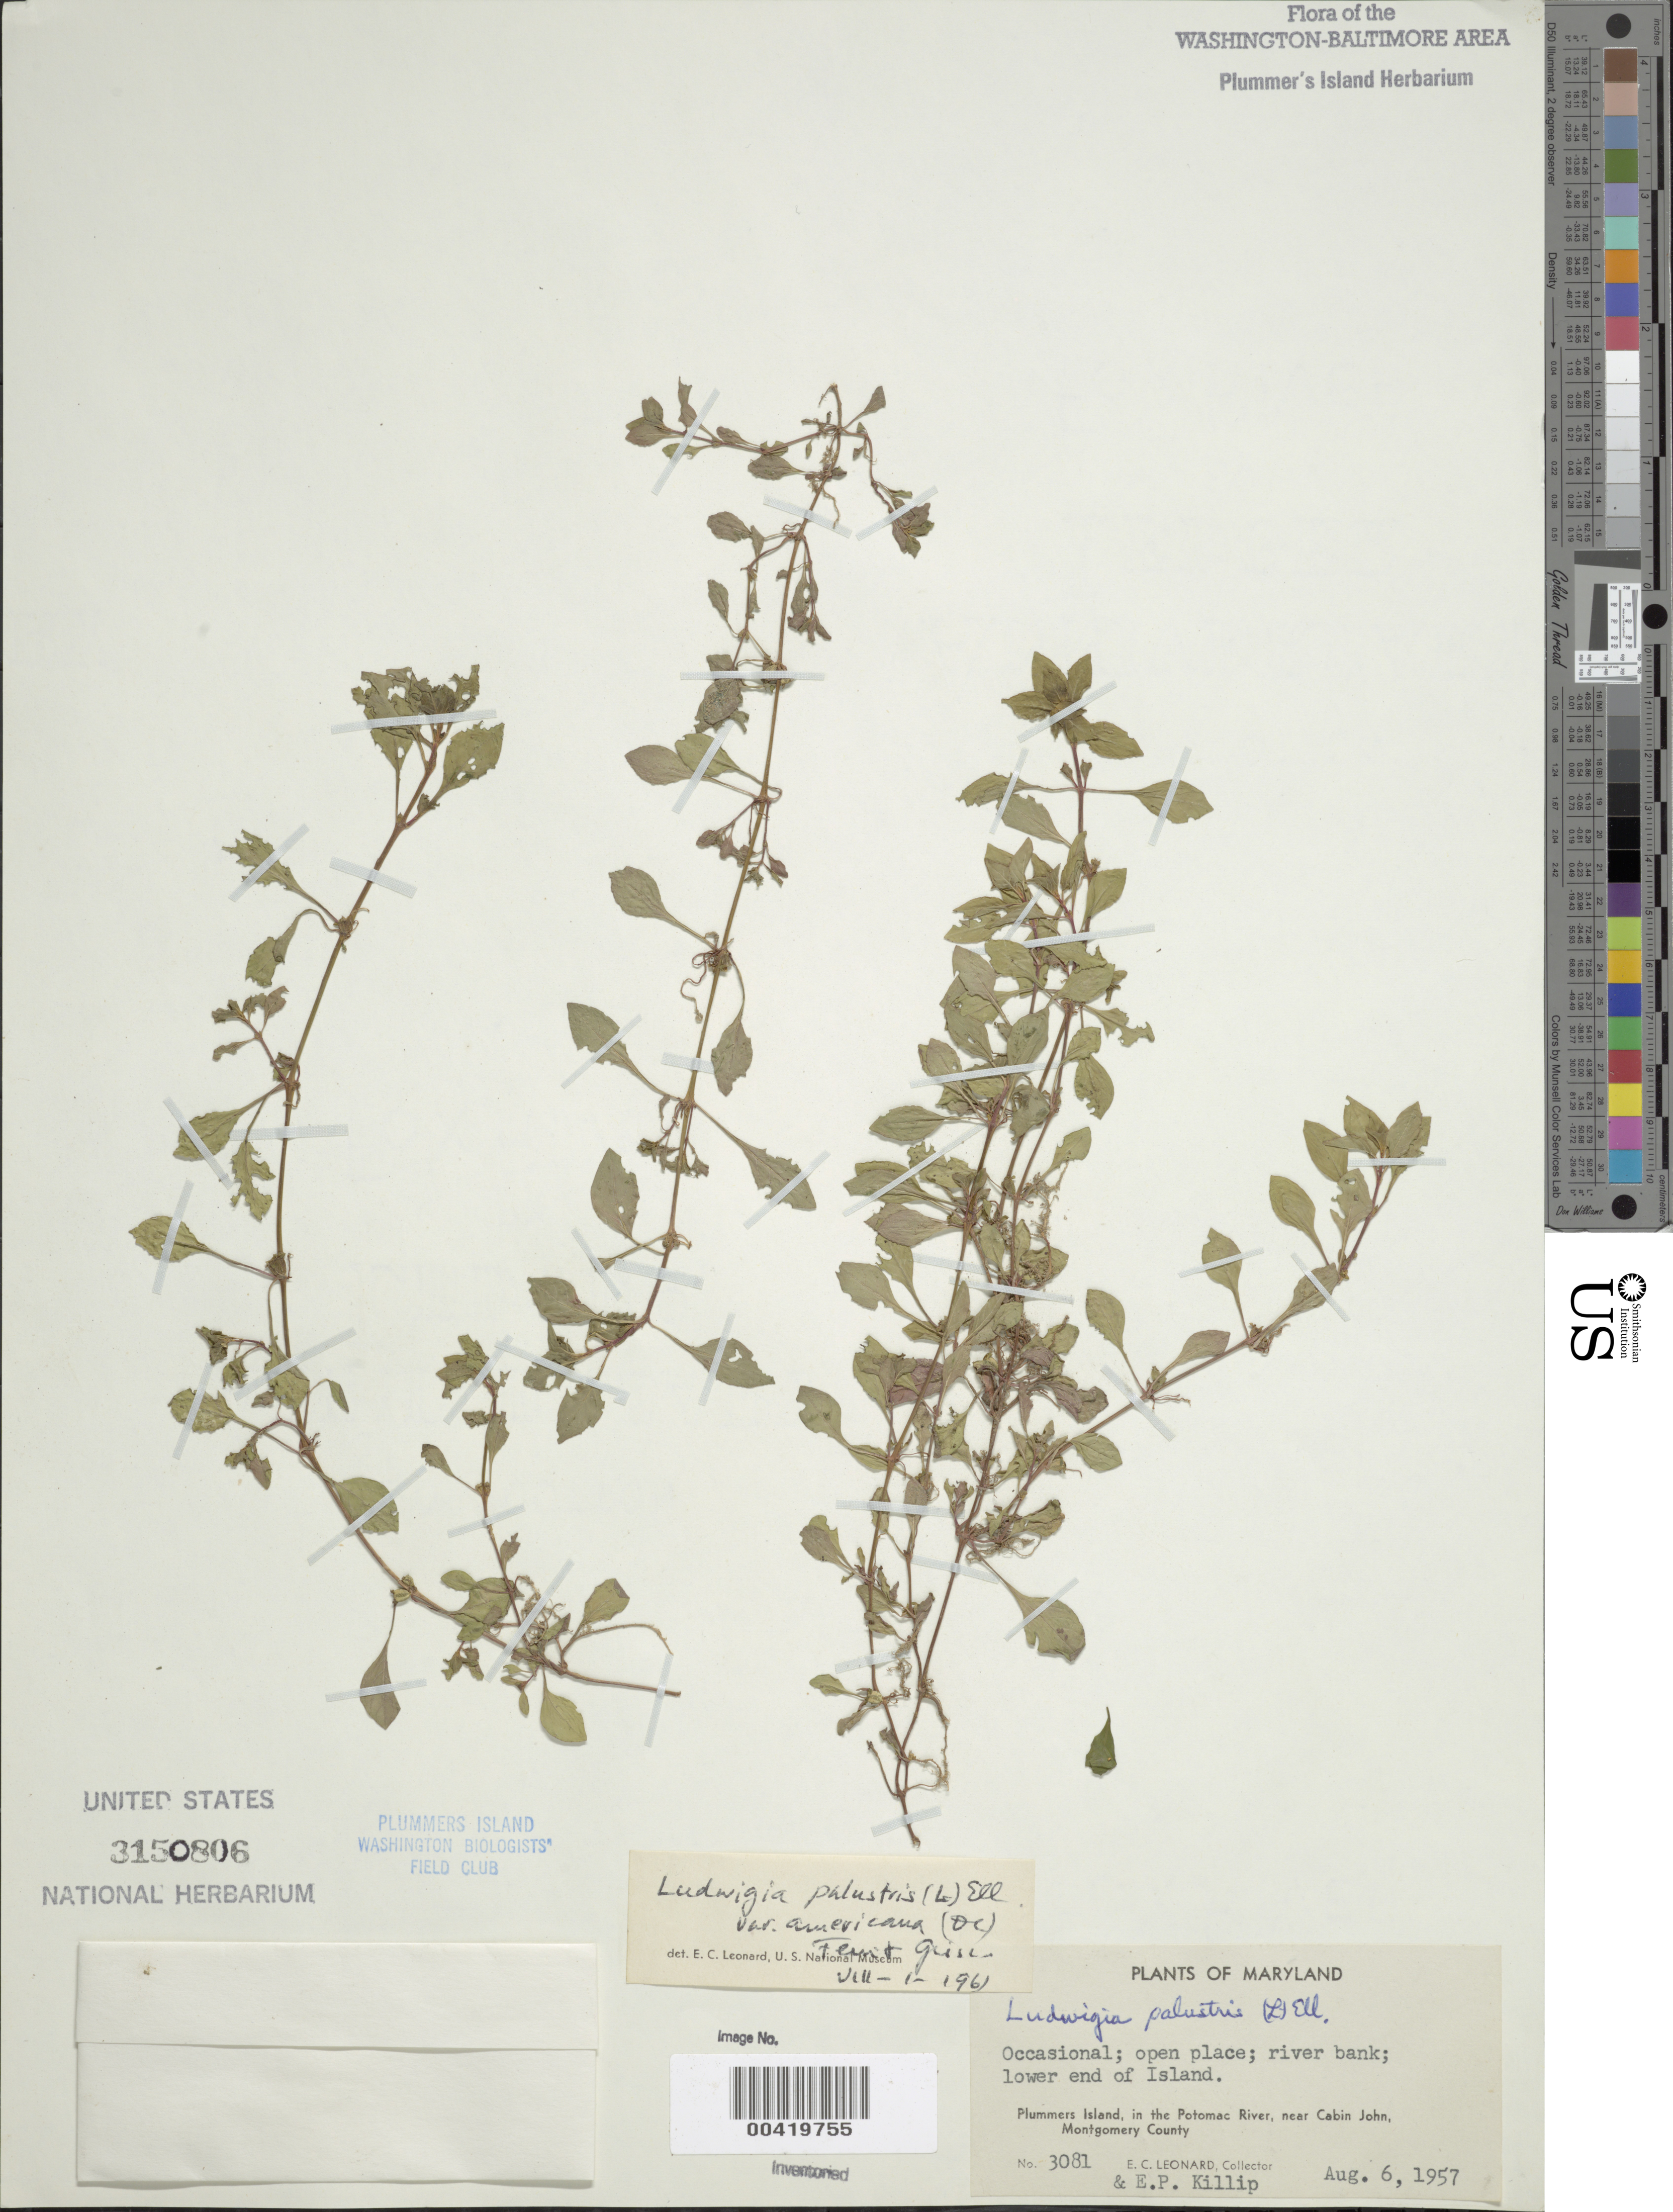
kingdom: Plantae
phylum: Tracheophyta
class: Magnoliopsida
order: Myrtales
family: Onagraceae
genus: Ludwigia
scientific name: Ludwigia palustris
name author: (L.) Elliott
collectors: E. C. Leonard & E. P. Killip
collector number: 3081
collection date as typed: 06 Aug 1957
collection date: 1957-08-06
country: United States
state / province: Maryland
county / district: Montgomery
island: Plummers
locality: Plummer's Island; lower end C. & O. Canal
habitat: Open place, river bank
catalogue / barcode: US 3150806